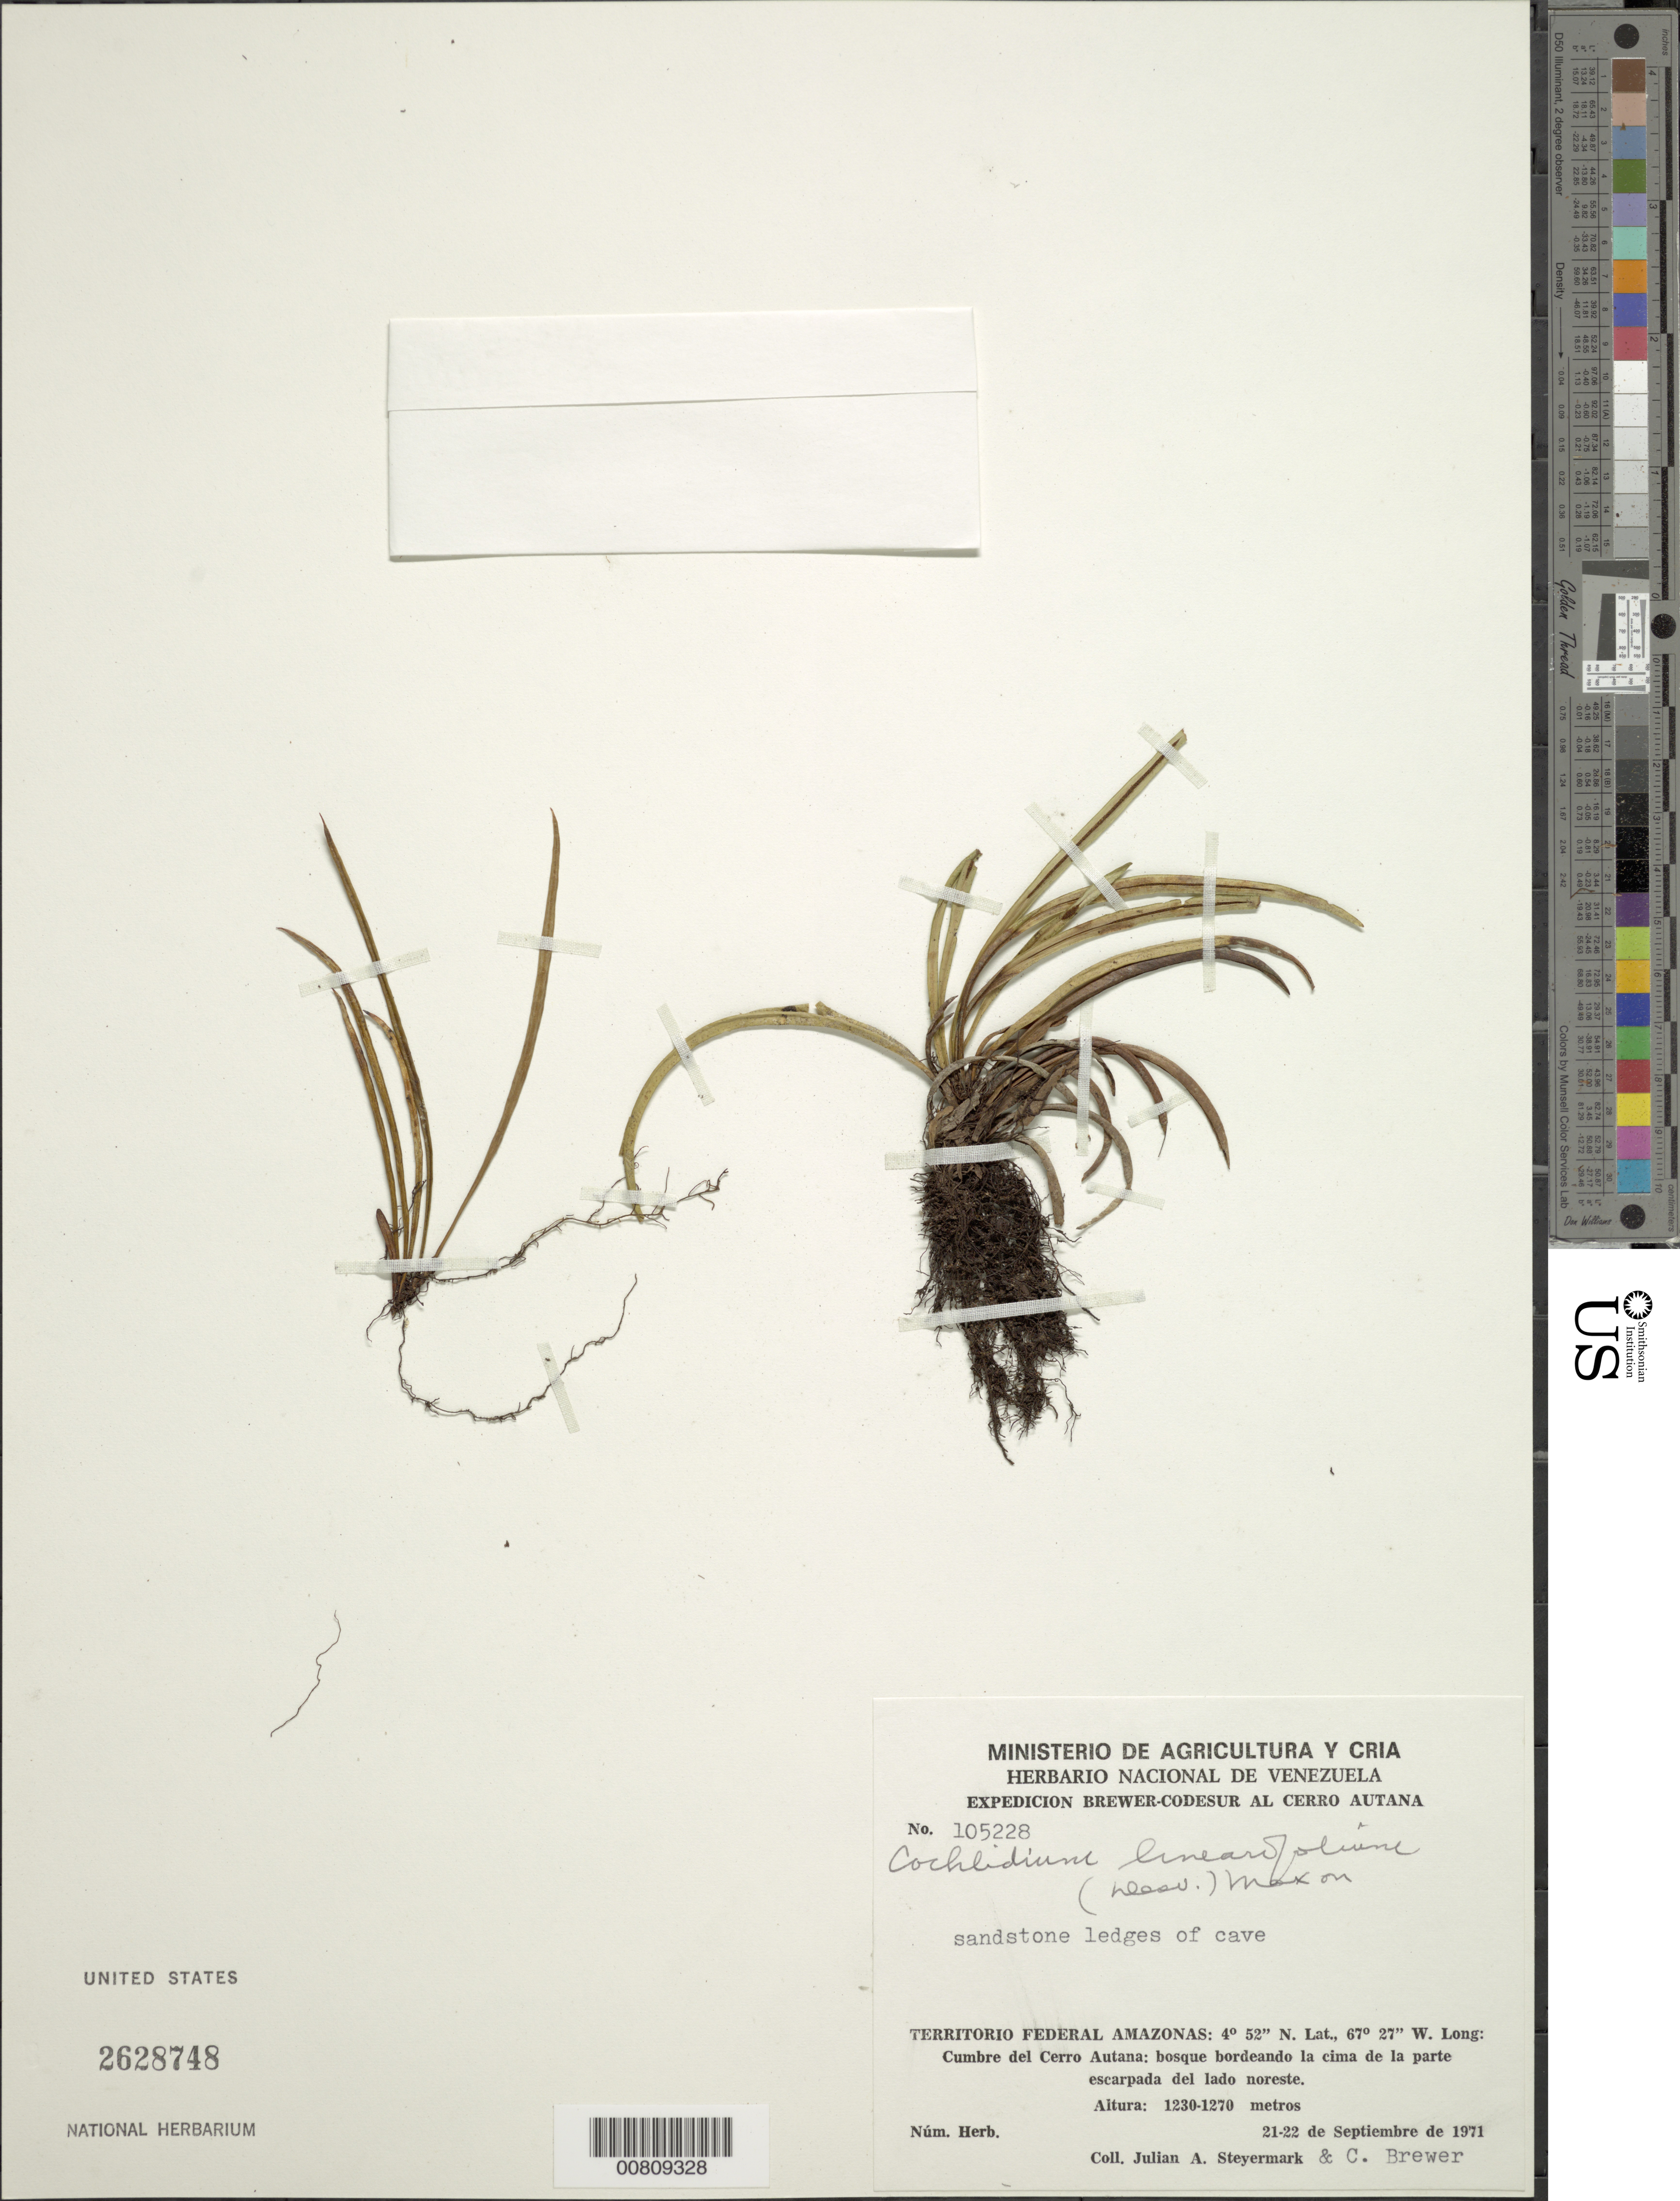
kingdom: Plantae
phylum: Tracheophyta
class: Polypodiopsida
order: Polypodiales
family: Polypodiaceae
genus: Cochlidium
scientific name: Cochlidium linearifolium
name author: (Desv.) Maxon ex C. Chr.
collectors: J. Steyermark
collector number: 105228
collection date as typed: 21-Sep-71 to 22-Sep-71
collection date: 1971-09-21/1971-09-22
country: Venezuela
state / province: Amazonas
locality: Cerro Autana, cumbre, de la parte escarpada del lado NE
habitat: Sandstone ledges of cave, bosque bordeando la cima de la parte escarpada del lado noresste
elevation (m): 1230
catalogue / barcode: US 2628748